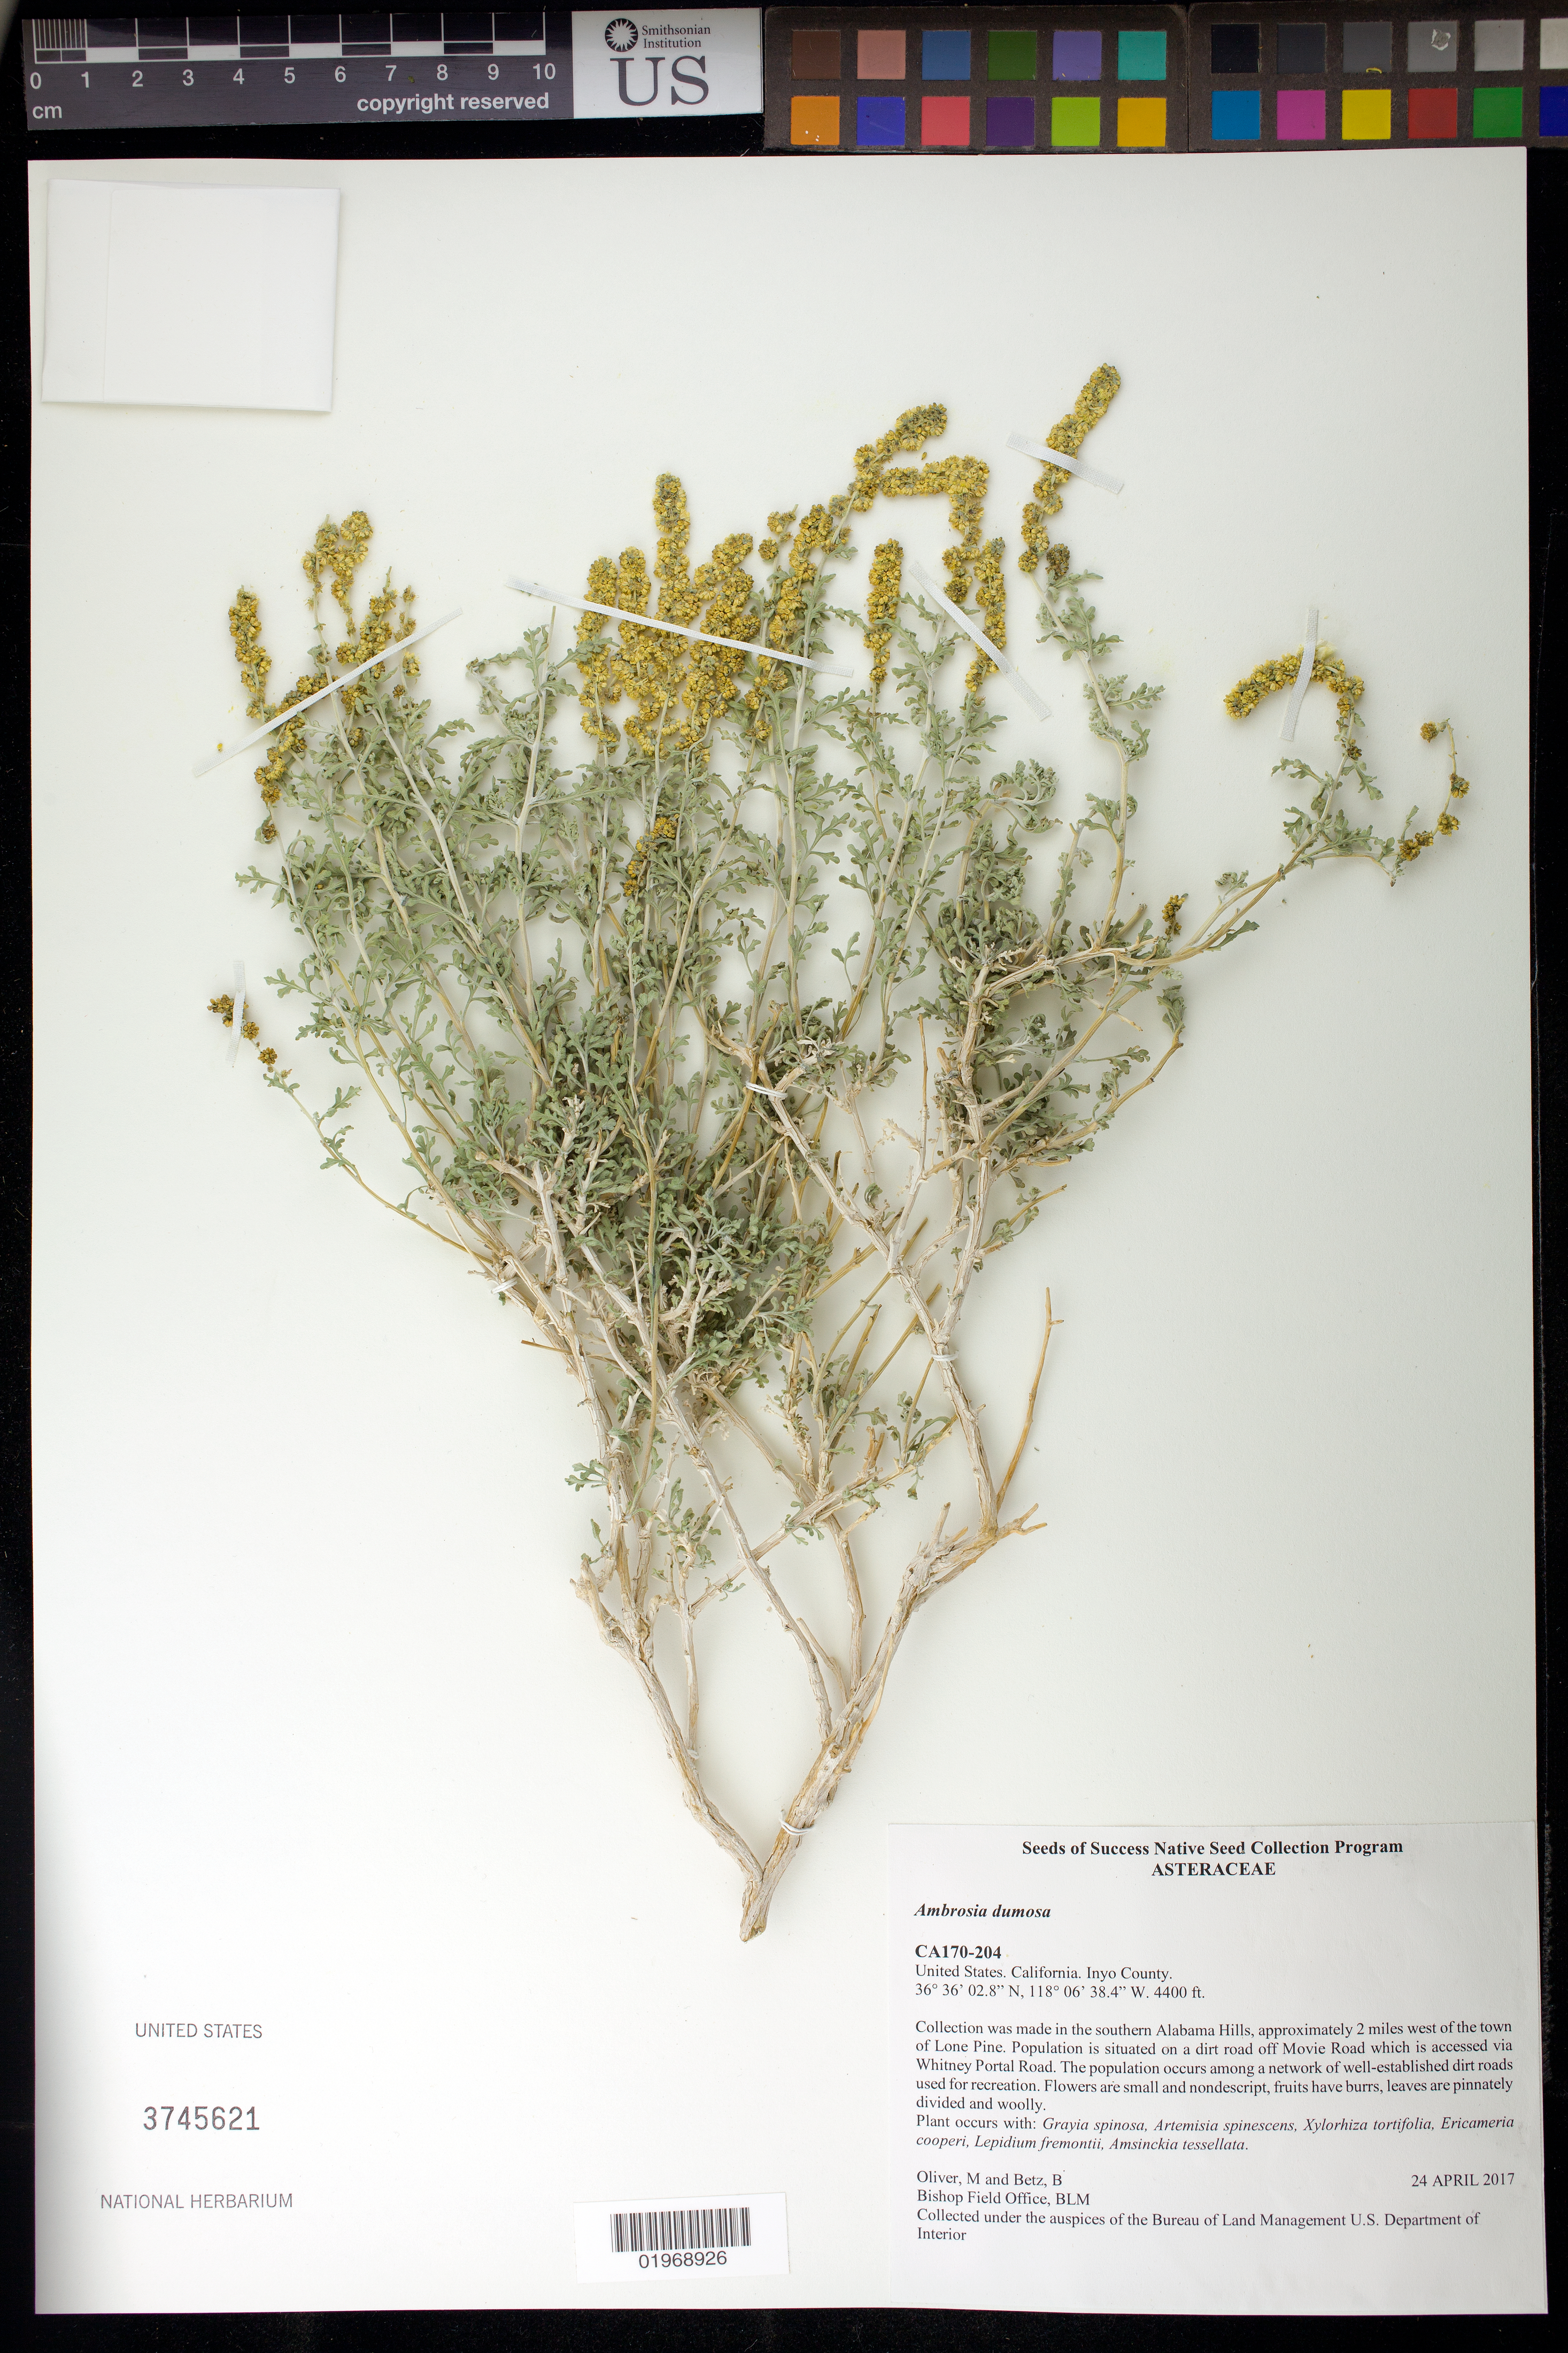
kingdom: Plantae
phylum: Tracheophyta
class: Magnoliopsida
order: Asterales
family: Asteraceae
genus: Ambrosia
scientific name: Ambrosia dumosa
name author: (A. Gray) W.W.Payne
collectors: M. Oliver & B. Betz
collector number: CA170-204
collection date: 2017-04-24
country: United States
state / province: California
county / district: Inyo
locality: Alabama Hills, 2 miles W of Lone Pine, off Movie Rd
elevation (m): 1341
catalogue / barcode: US 3745621